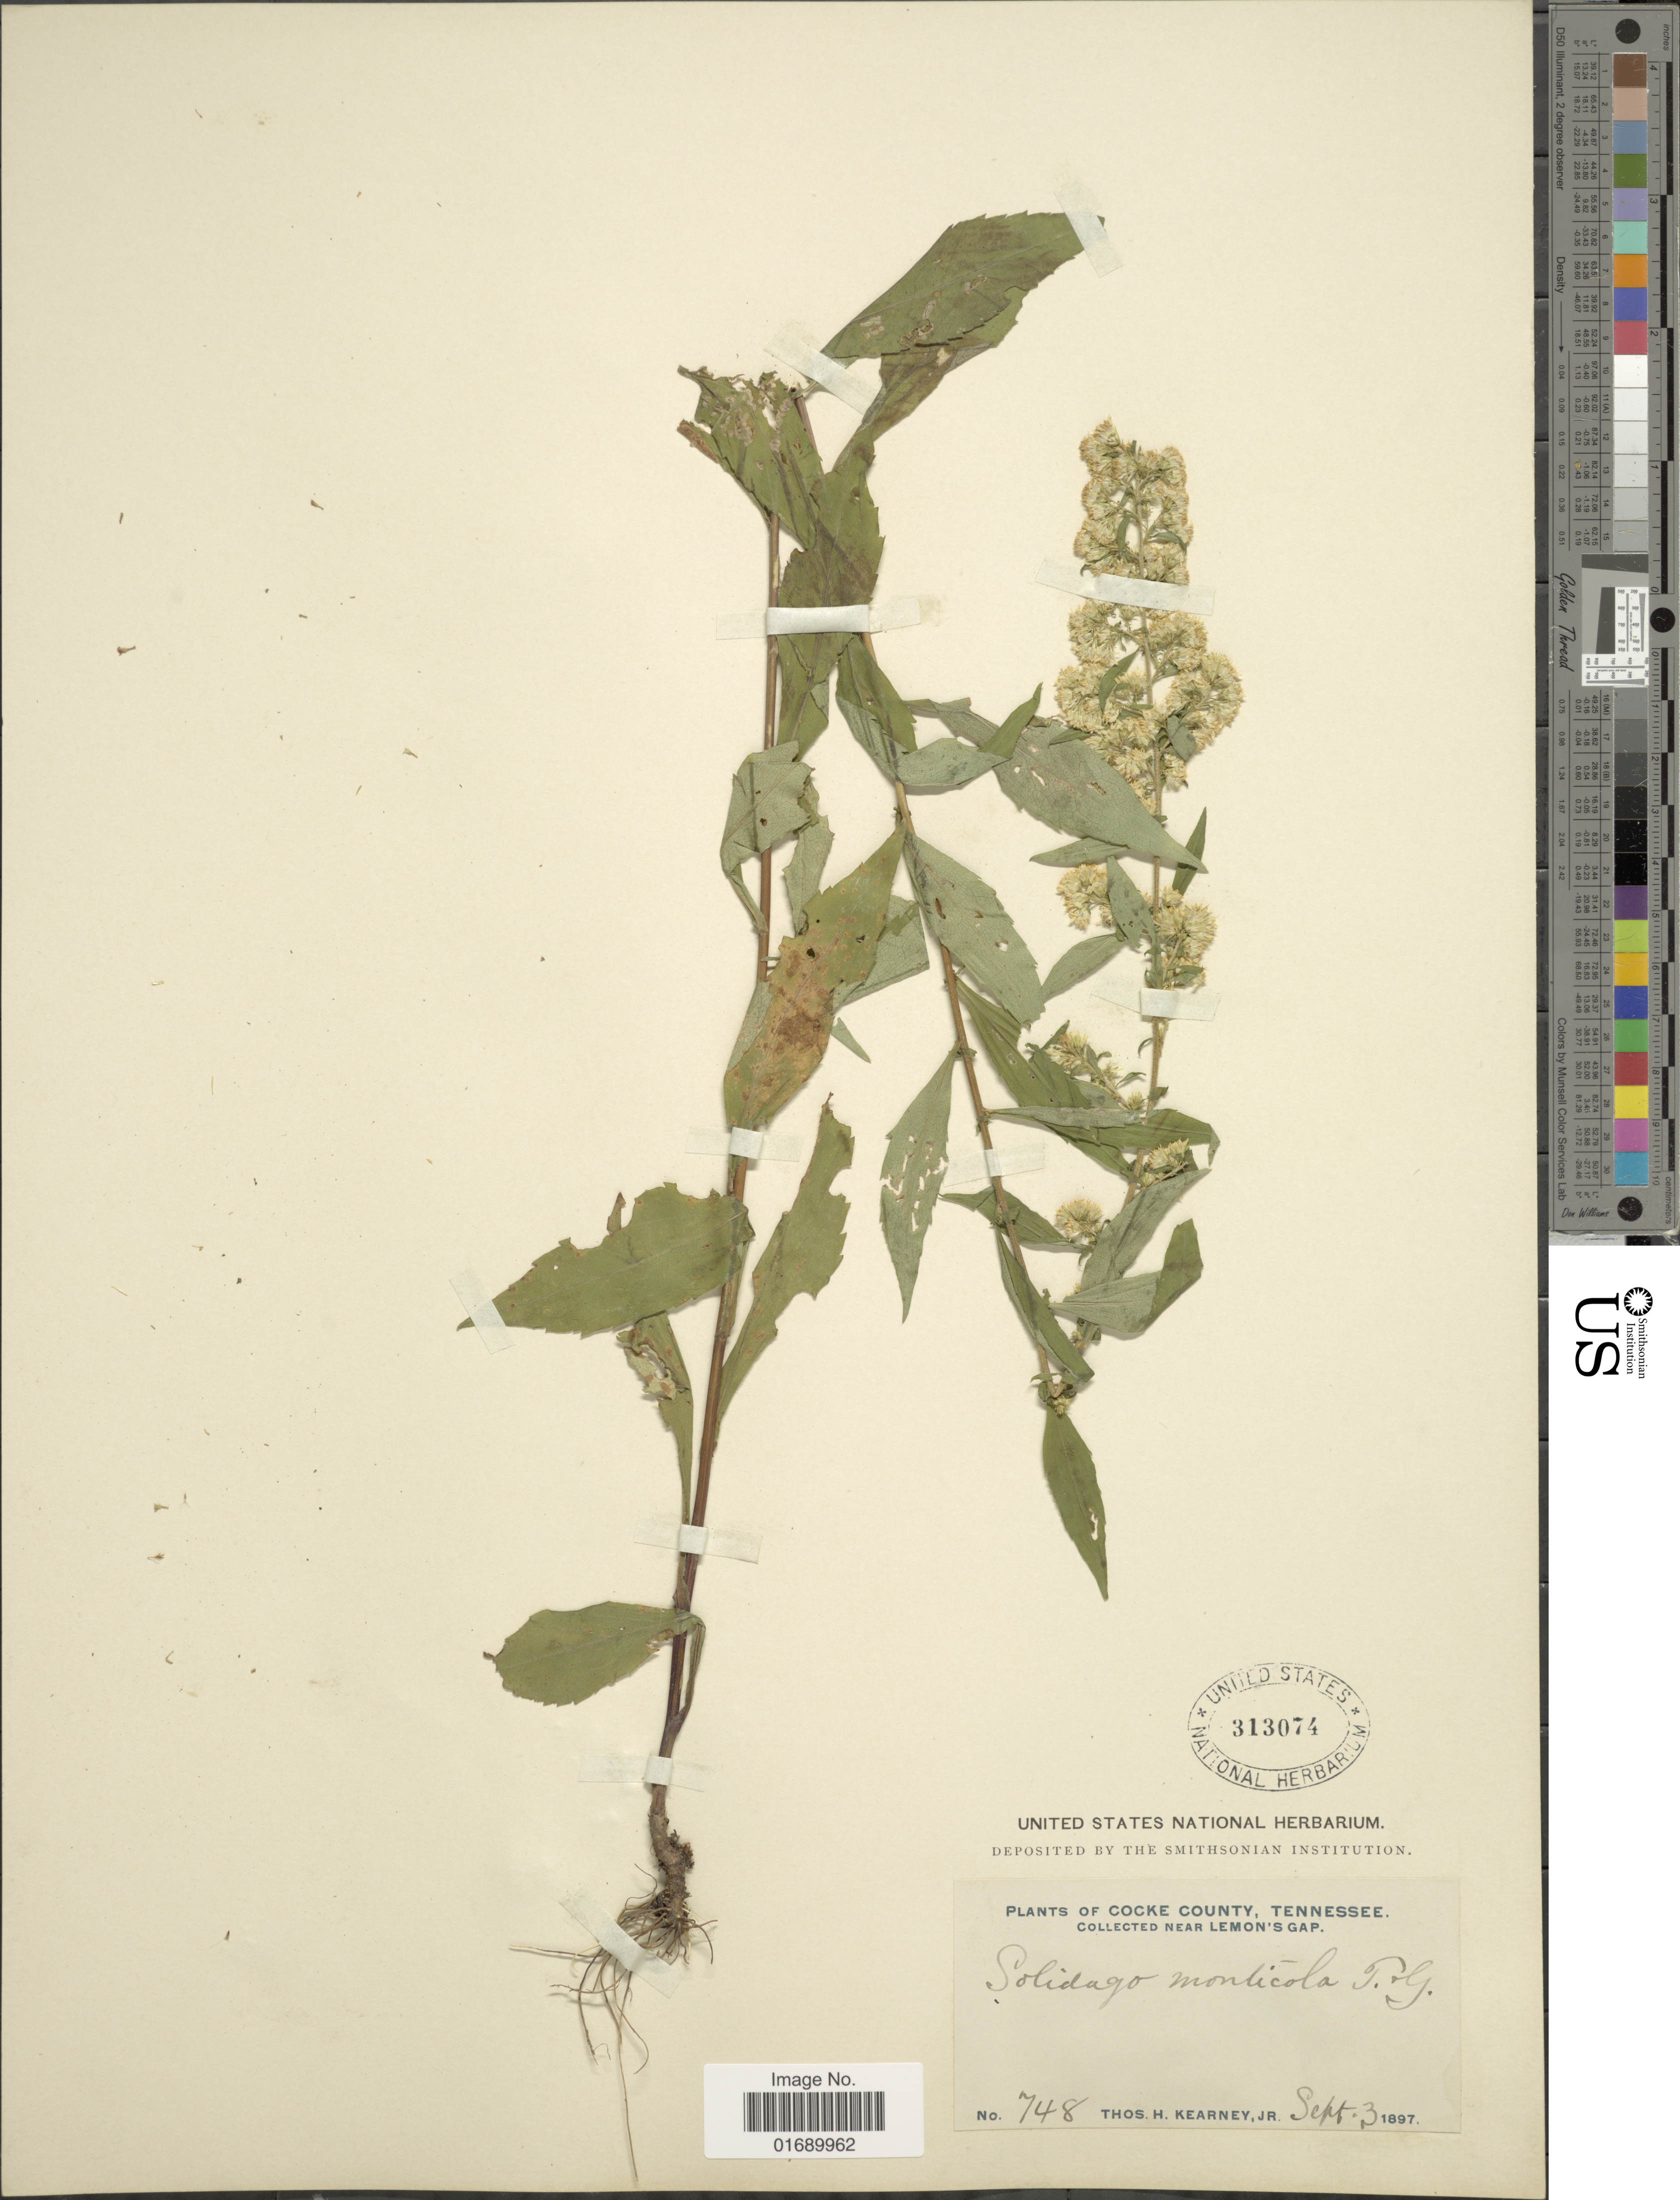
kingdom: Plantae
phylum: Tracheophyta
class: Magnoliopsida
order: Asterales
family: Asteraceae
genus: Solidago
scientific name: Solidago roanensis var. monticola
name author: (Torr. & A. Gray) Fernald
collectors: T. H. Kearney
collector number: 748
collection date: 1897-09-03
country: United States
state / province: Tennessee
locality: Cocke County, near Lemon's Gap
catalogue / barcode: US 313074